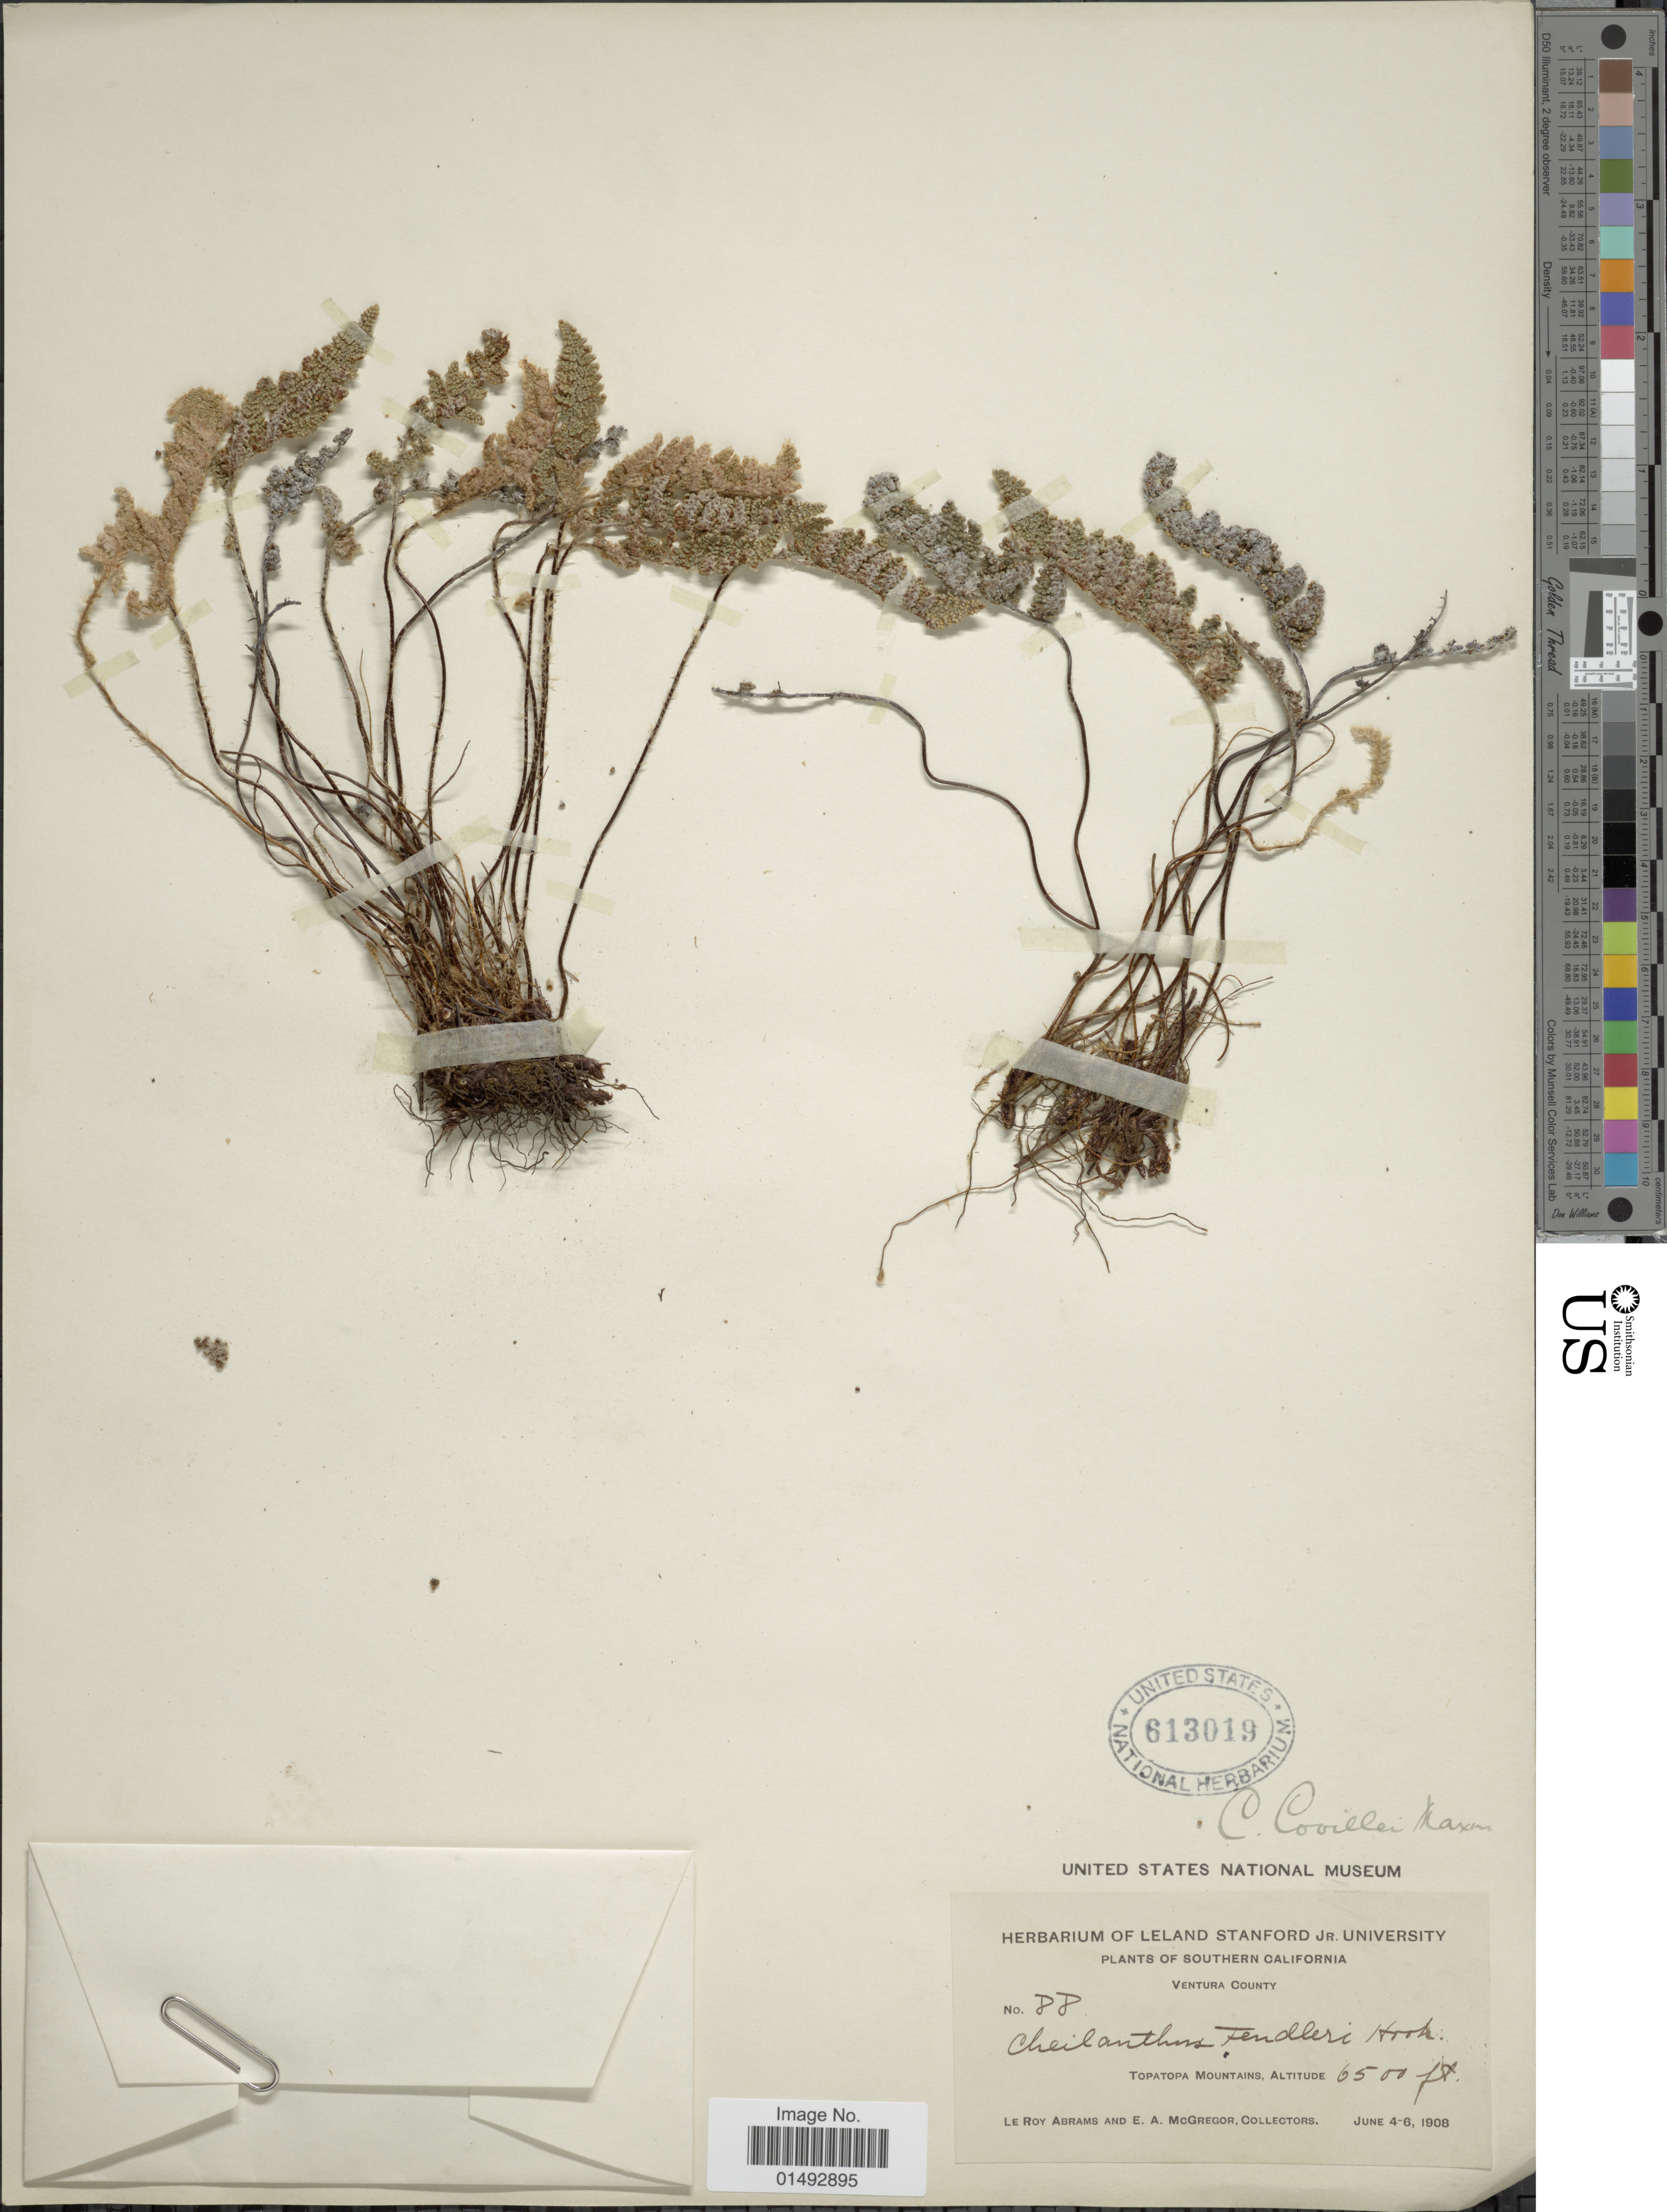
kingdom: Plantae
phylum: Tracheophyta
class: Polypodiopsida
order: Polypodiales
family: Pteridaceae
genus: Myriopteris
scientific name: Myriopteris covillei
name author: (Maxon) Á. Löve & D. Löve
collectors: L. Abrams & E. A. McGregor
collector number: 88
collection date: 1908-06-04/1908-06-06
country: United States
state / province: California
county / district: Ventura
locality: Southern California, Ventura County, Topatopa Mountains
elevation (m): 1981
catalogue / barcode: US 613019